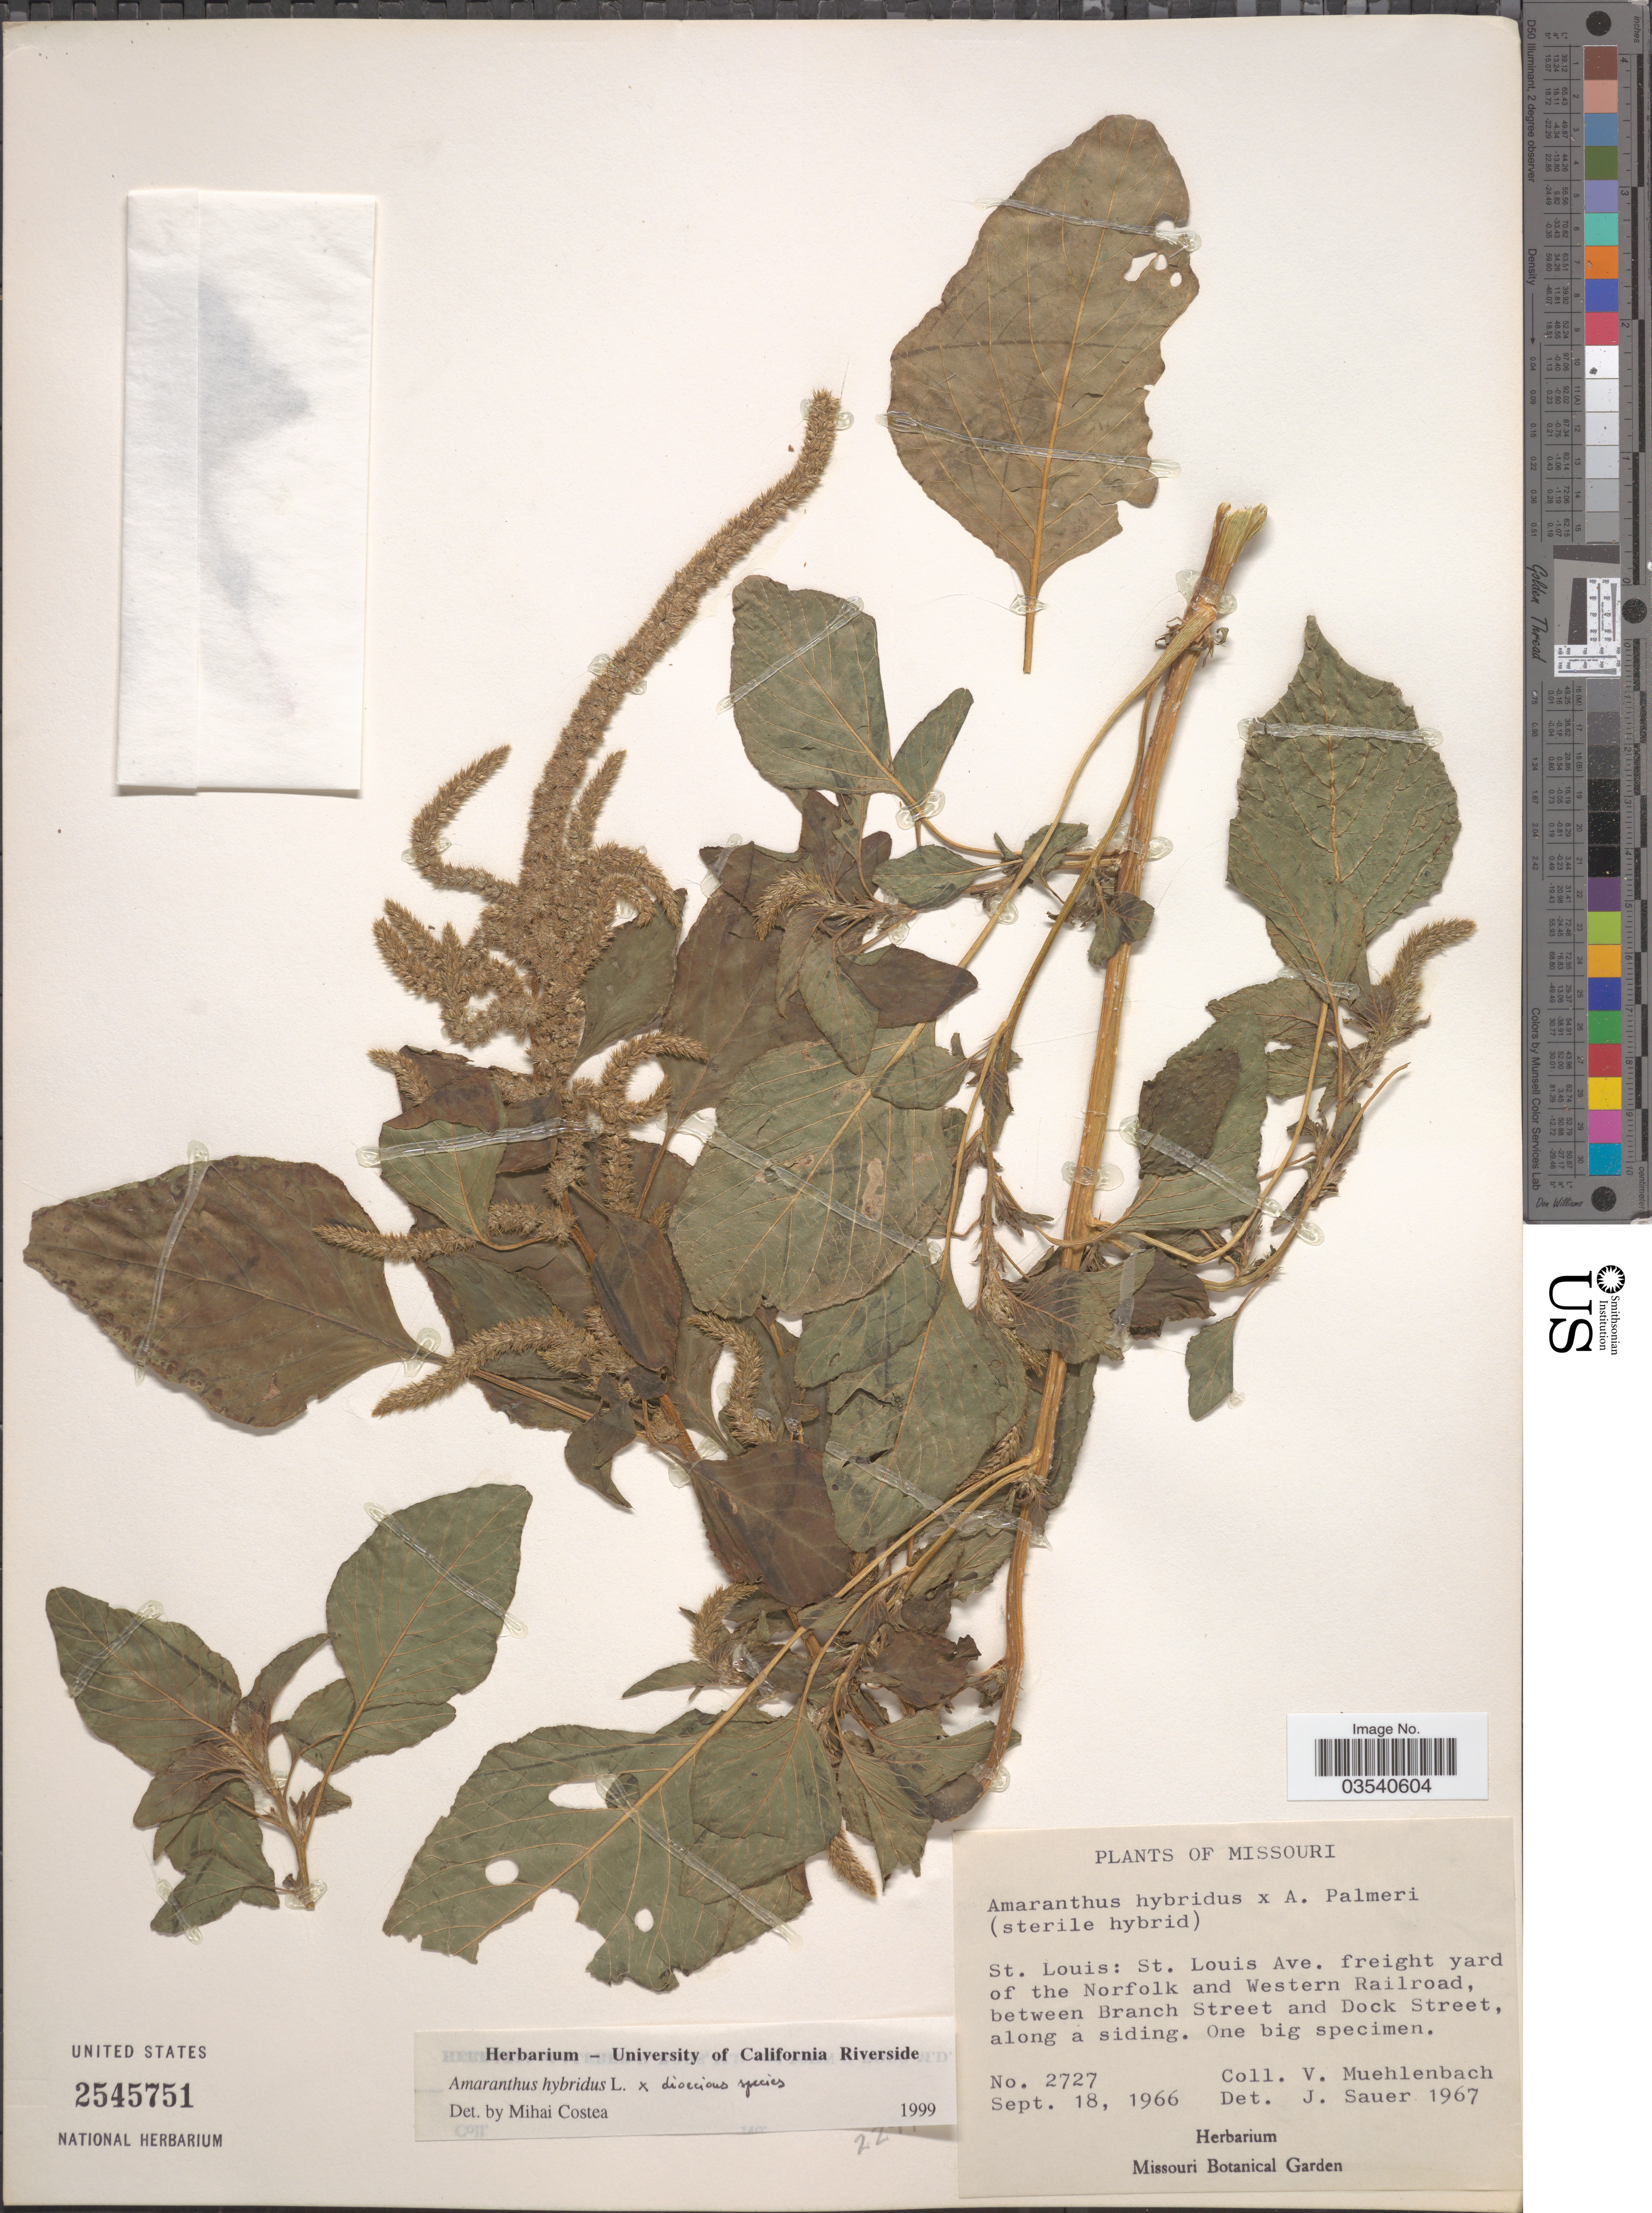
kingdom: Plantae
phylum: Tracheophyta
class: Magnoliopsida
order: Caryophyllales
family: Amaranthaceae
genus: Amaranthus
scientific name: Amaranthus hybridus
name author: L.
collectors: V. Muehlenbach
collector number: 2727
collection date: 1966-09-18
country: United States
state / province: Missouri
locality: St. Louis: St. Louis Ave. freight yard of the Norfolk and Western Railroad, between Branch Street and Dock Street.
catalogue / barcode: US 2545751